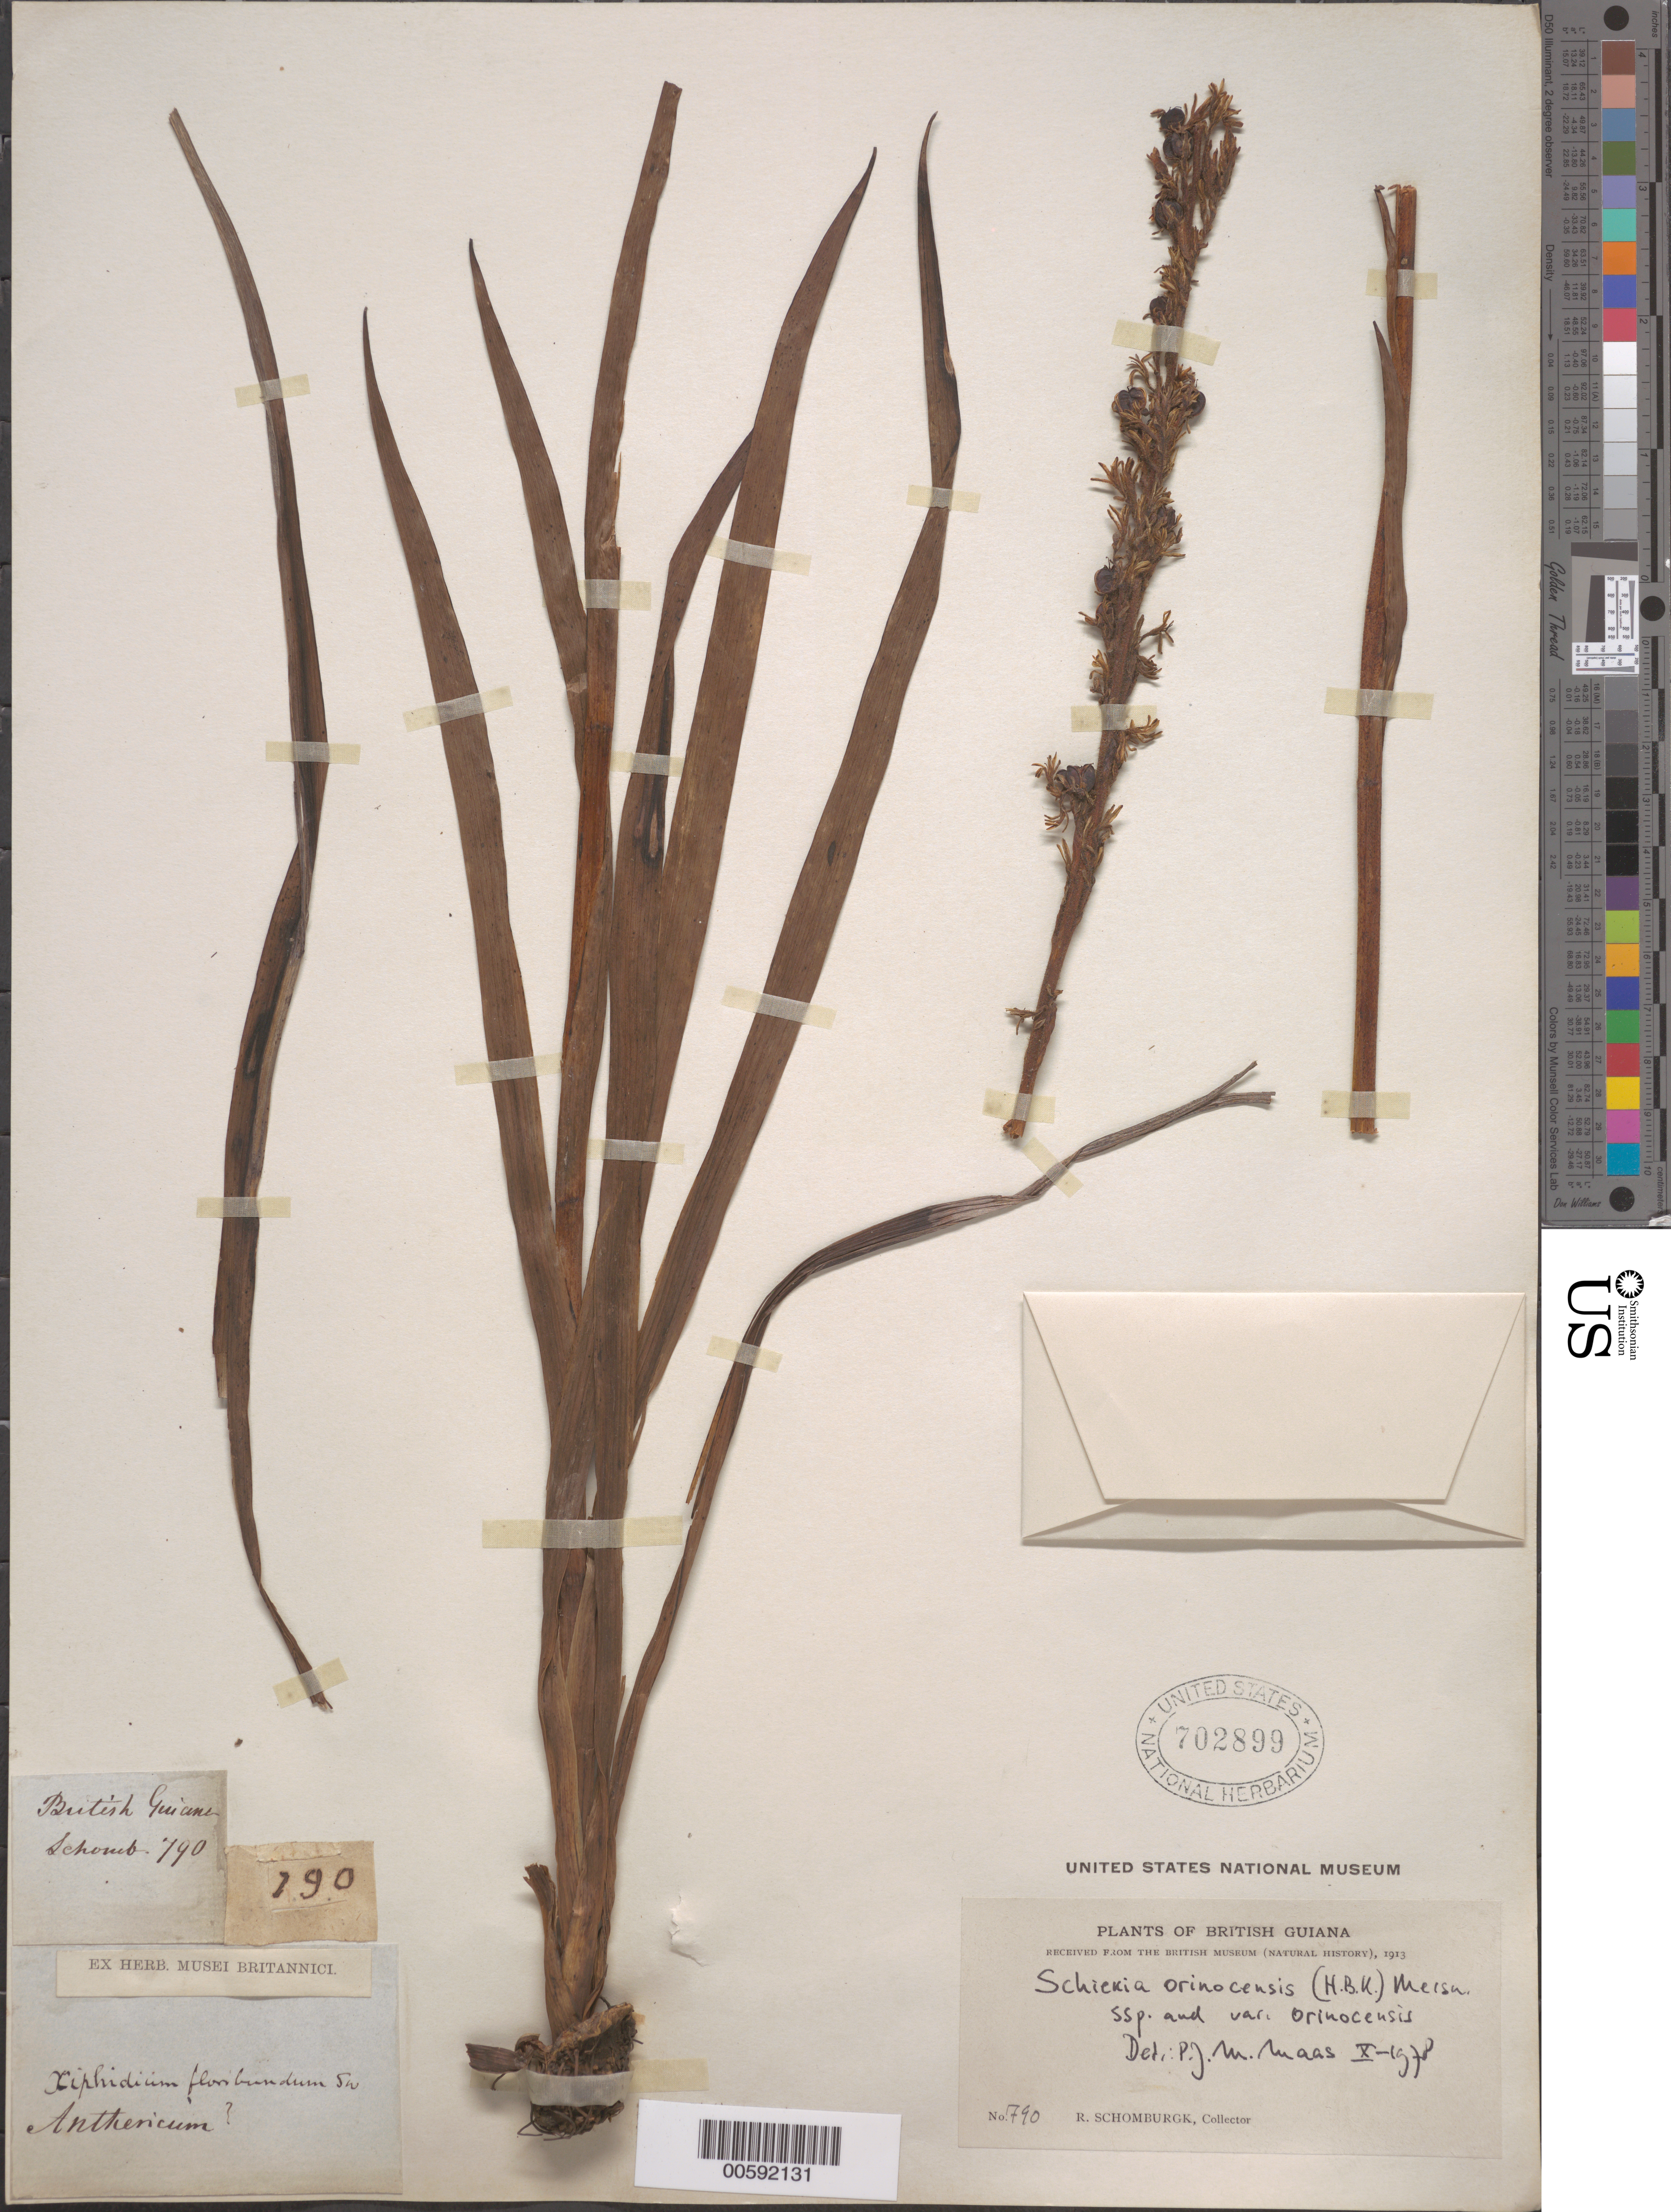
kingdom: Plantae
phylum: Tracheophyta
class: Liliopsida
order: Commelinales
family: Haemodoraceae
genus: Schiekia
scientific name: Schiekia orinocensis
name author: (Kunth) Meisn.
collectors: M. R. Schomburgk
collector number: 790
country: Guyana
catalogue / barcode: US 702899